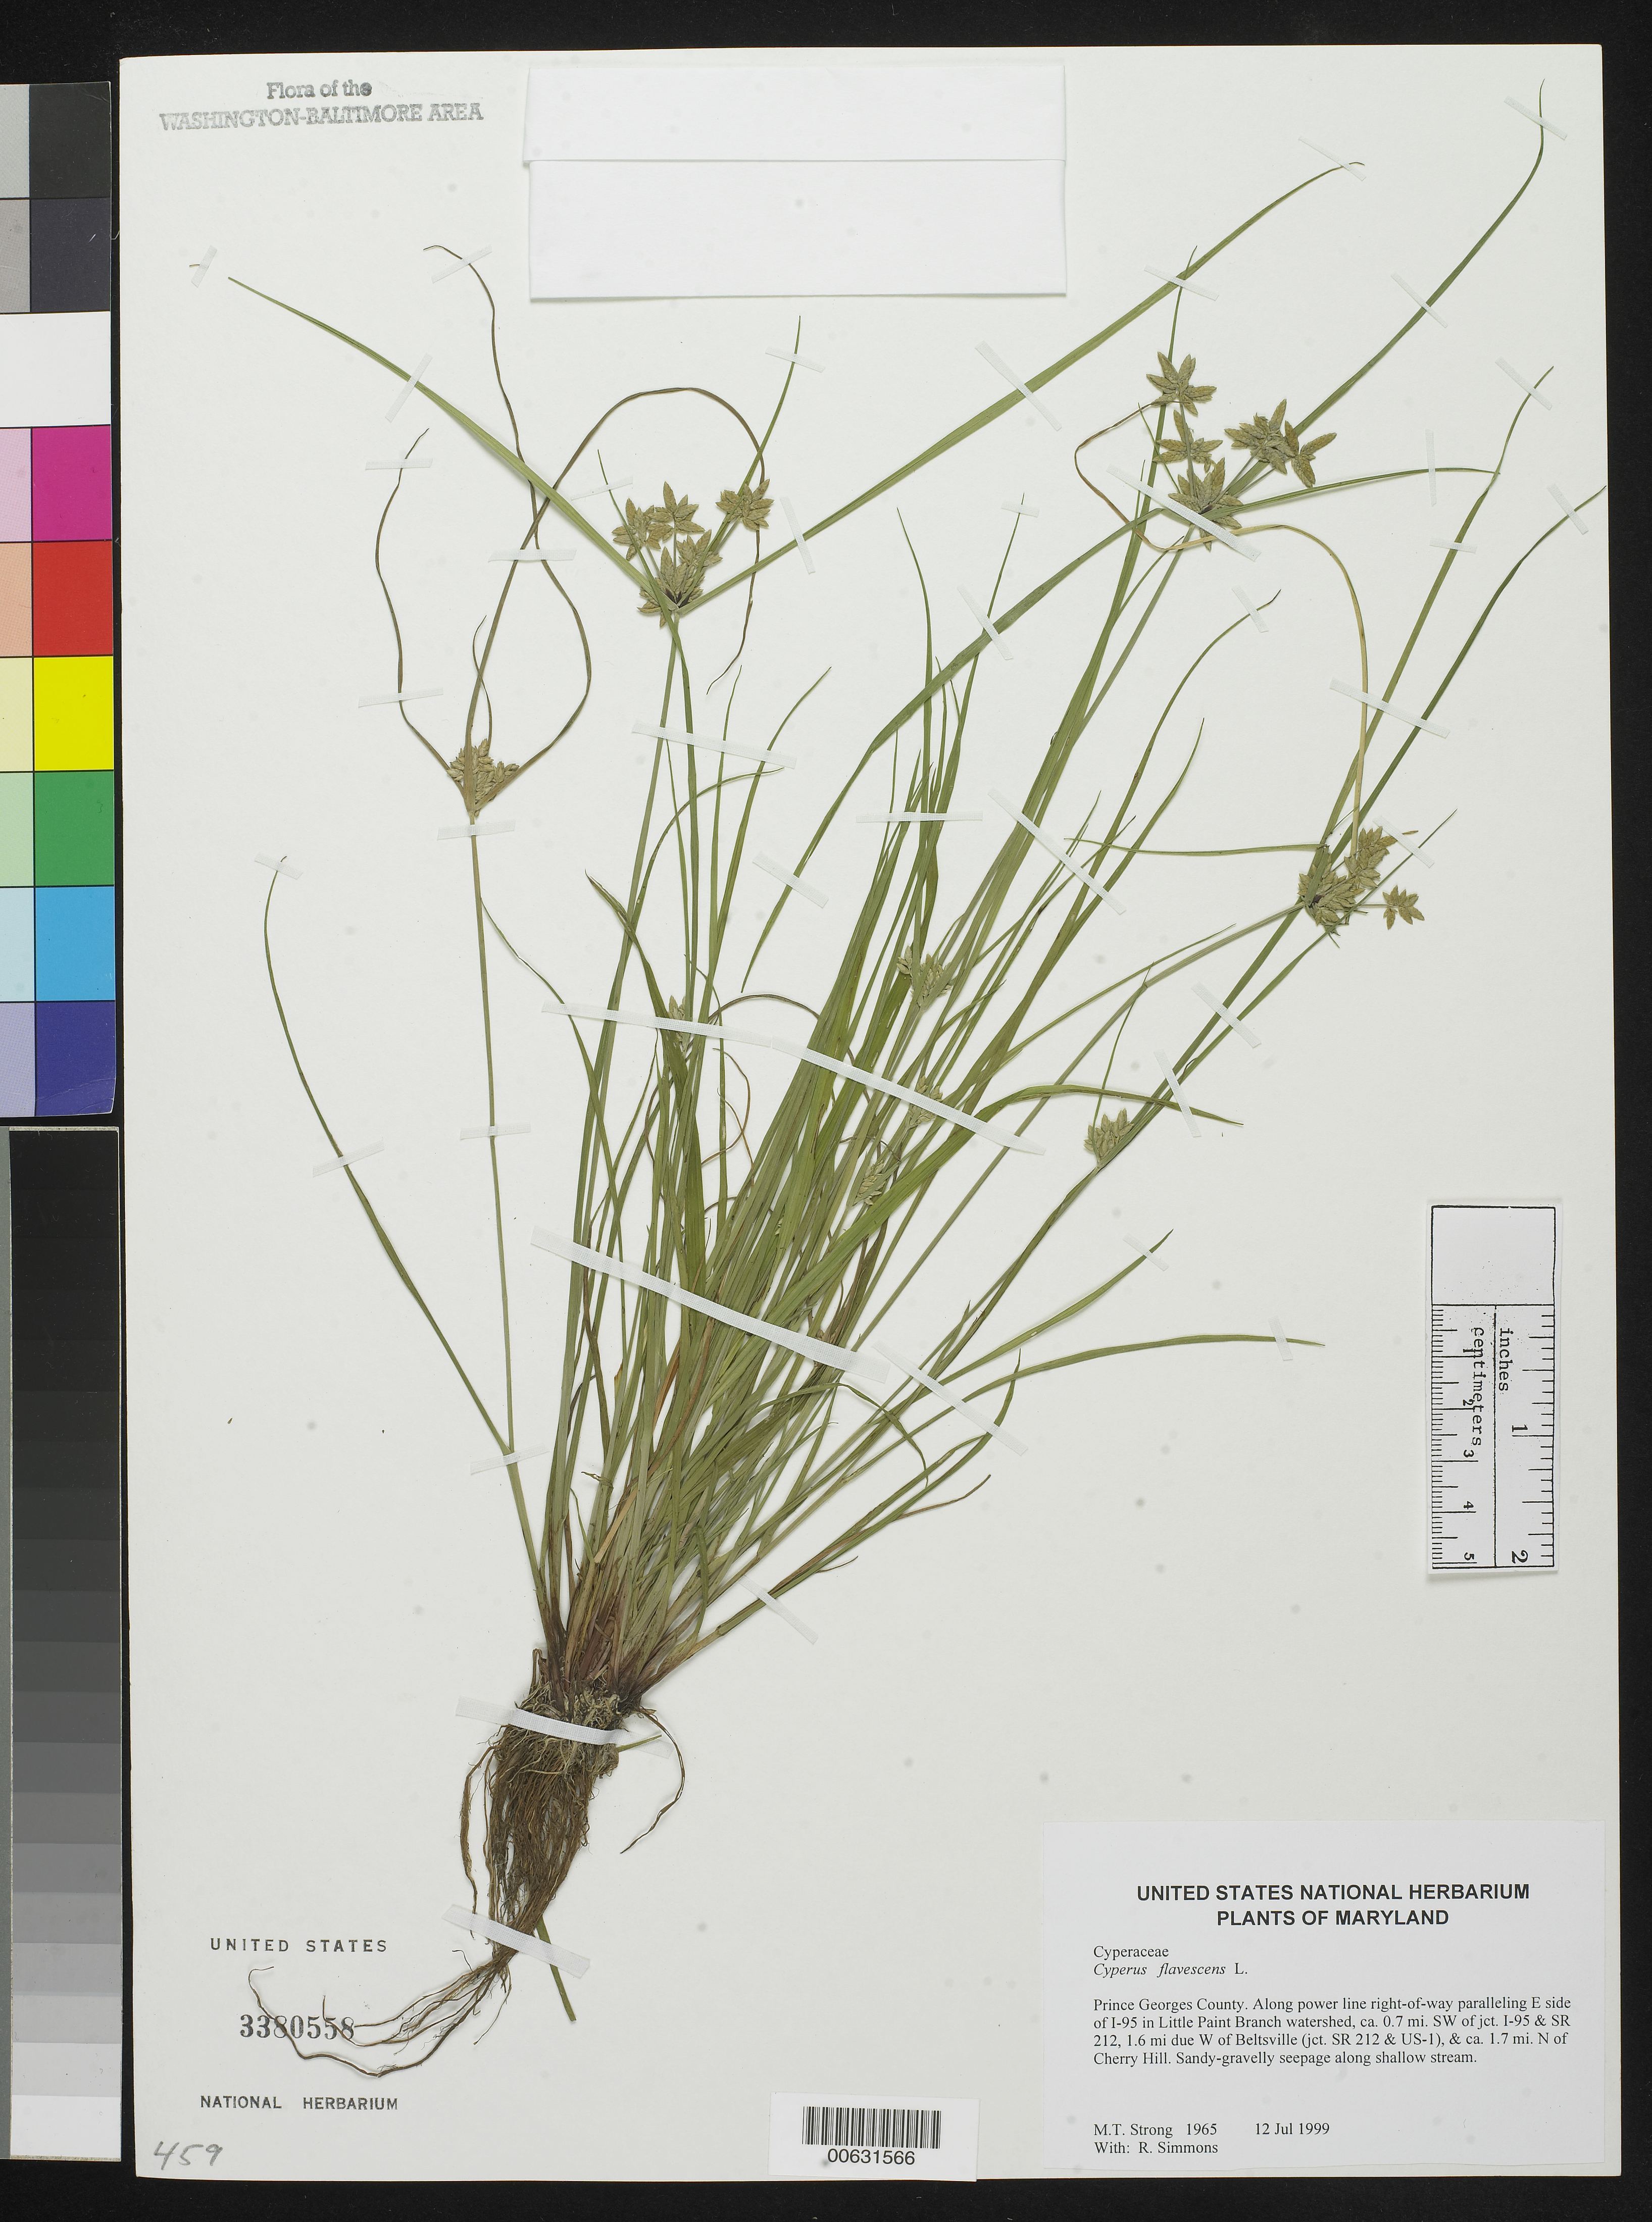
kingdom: Plantae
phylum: Tracheophyta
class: Liliopsida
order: Poales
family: Cyperaceae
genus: Cyperus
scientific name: Cyperus flavescens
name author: L.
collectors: M. T. Strong & R. Simmons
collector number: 1965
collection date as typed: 12 Jul 1999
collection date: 1999-07-12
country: United States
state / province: Maryland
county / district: Prince George's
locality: Along power line right-of-way paralleling E side of I-95 in Little Paint Branch watershed, ca. 0.7 mi. SW of jct. I-95 & SR 212, 1.6 mi due W of Beltsville (jct. SR 212 & US-1), & ca. 1.7 mi. N of Cherry Hill.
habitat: Sandy-gravelly seepage along shallow stream.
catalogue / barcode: US 3380558